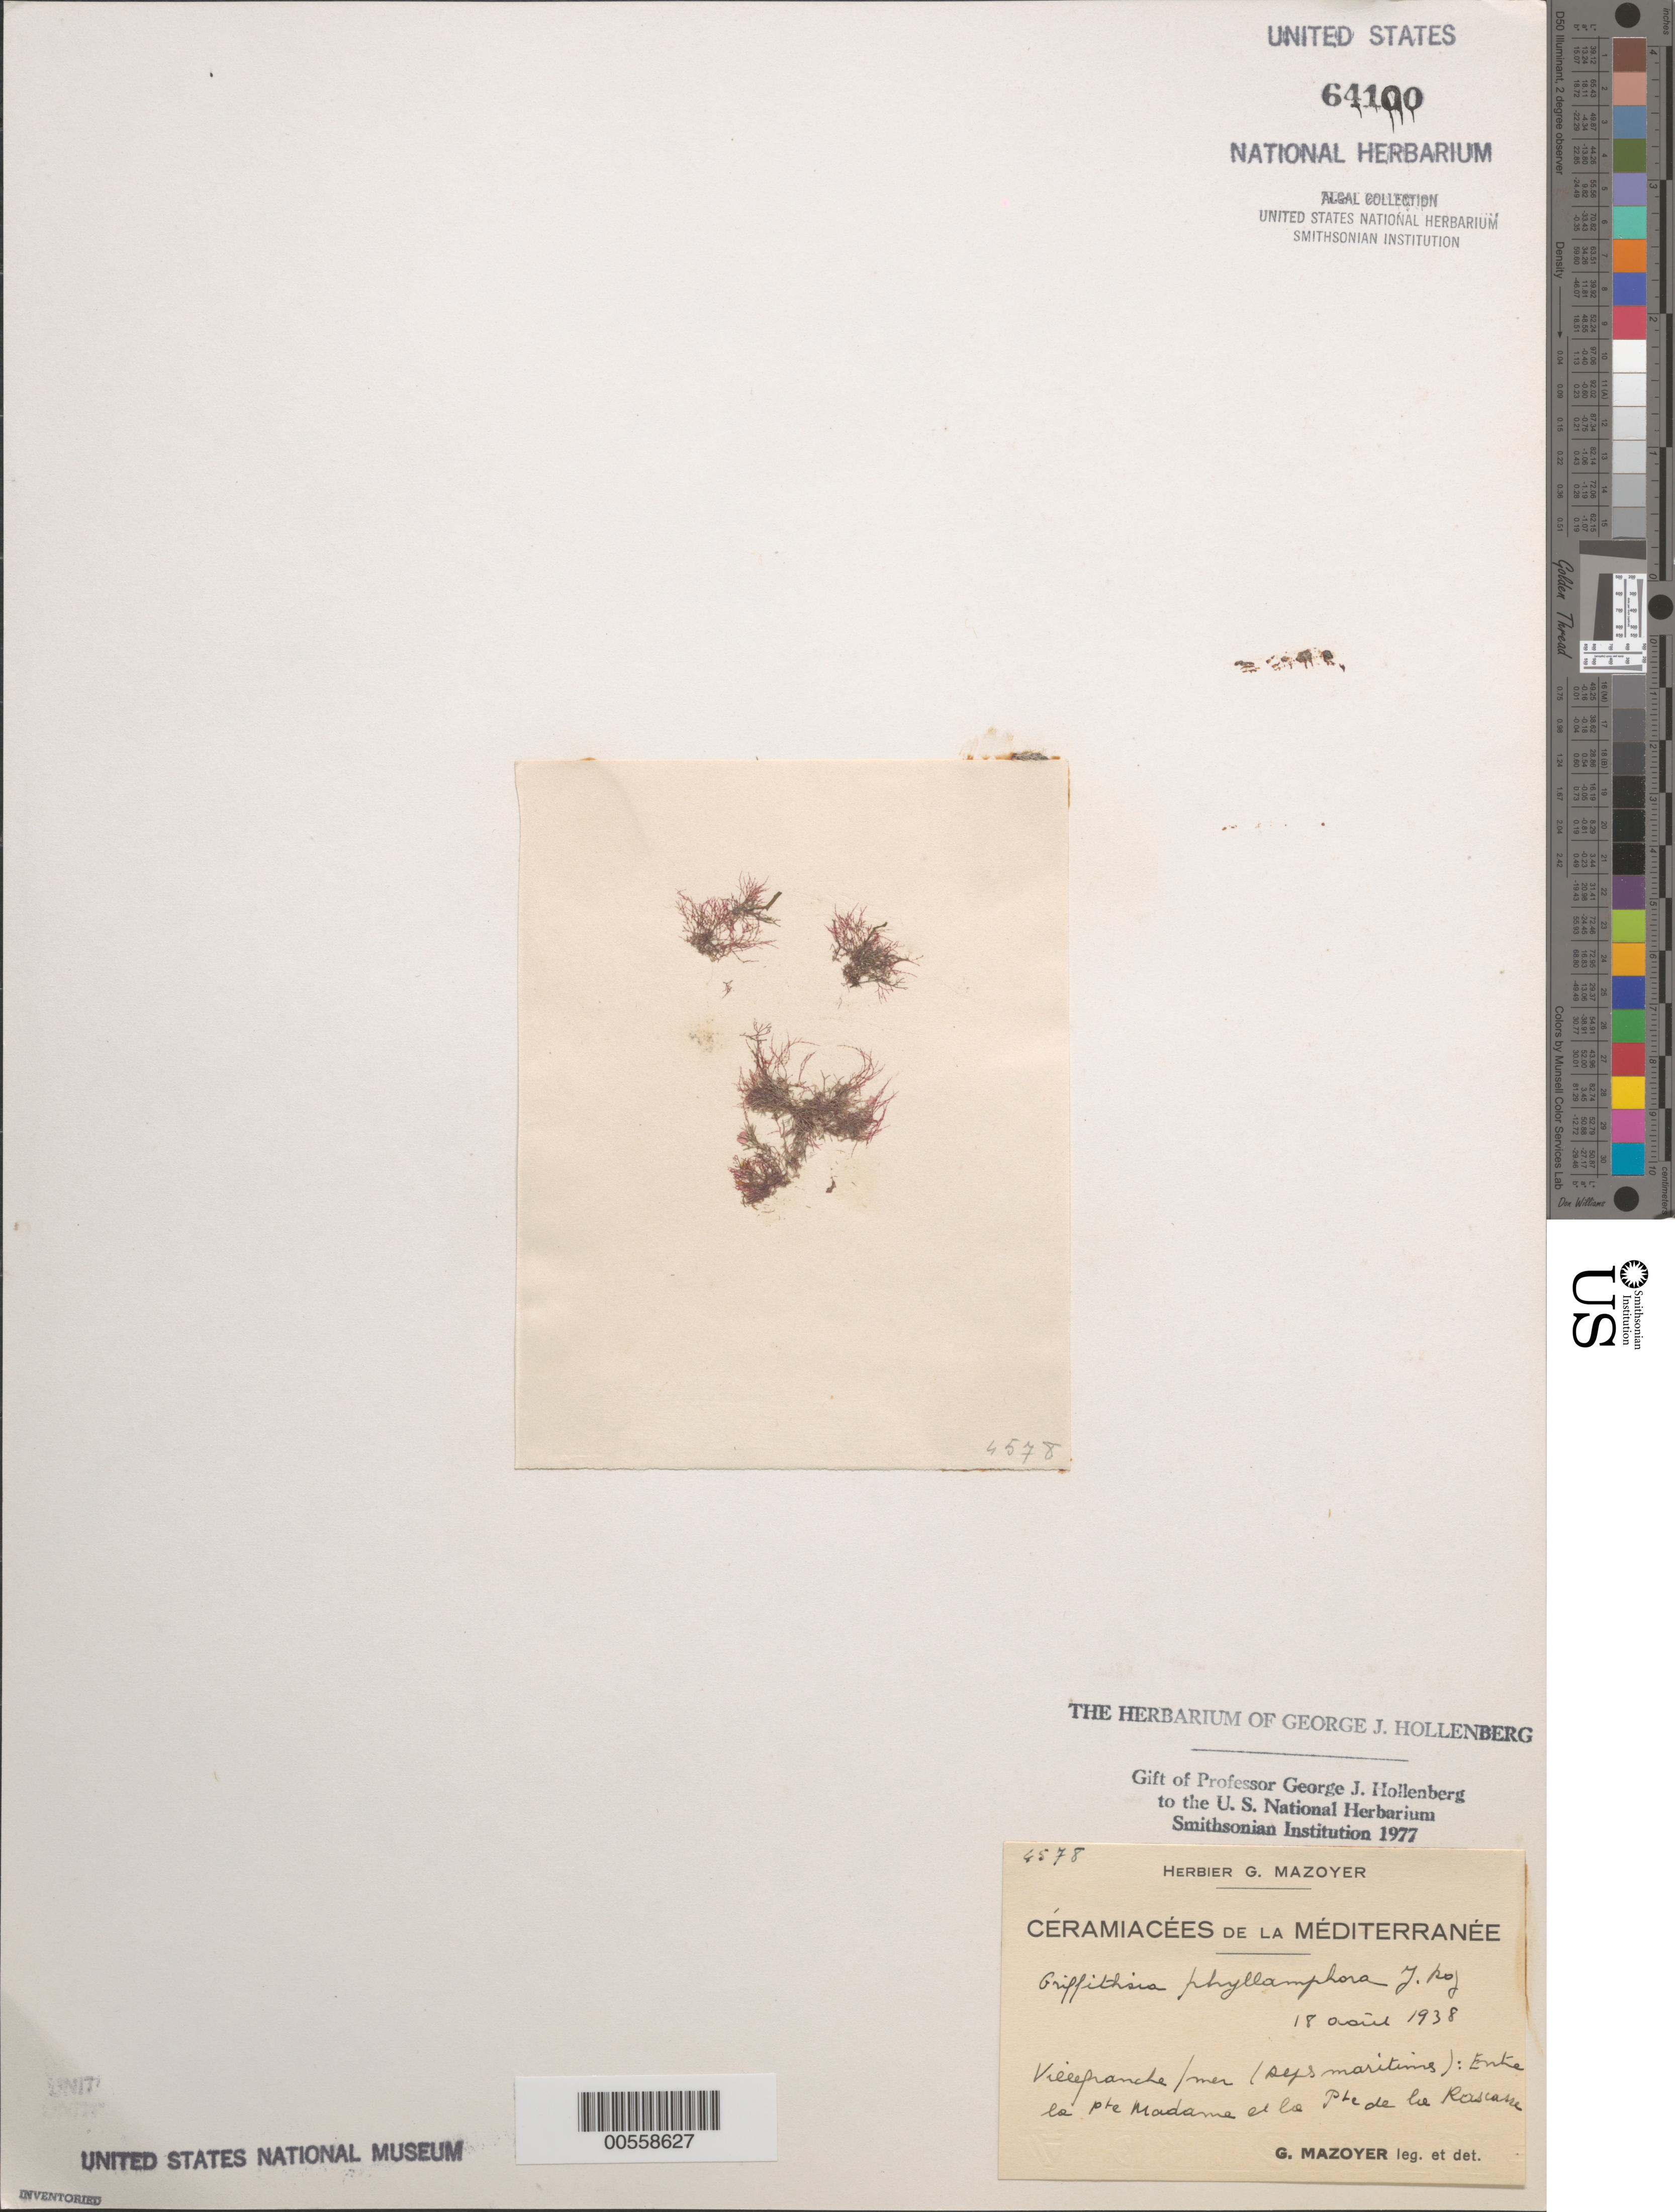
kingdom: Plantae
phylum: Rhodophyta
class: Florideophyceae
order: Ceramiales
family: Wrangeliaceae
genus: Griffithsia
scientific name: Griffithsia phyllamphora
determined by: Feldman-Mazoyer, G.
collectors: G. Feldman-Mazoyer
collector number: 4578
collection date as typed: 18 Aug 1938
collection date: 1938-08-18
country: France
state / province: Provence-Alpes-Côte d'Azur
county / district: Alpes-Maritimes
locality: Villefranche sur Mer, between Pointes Madame and de la Rascarre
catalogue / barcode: US 64100